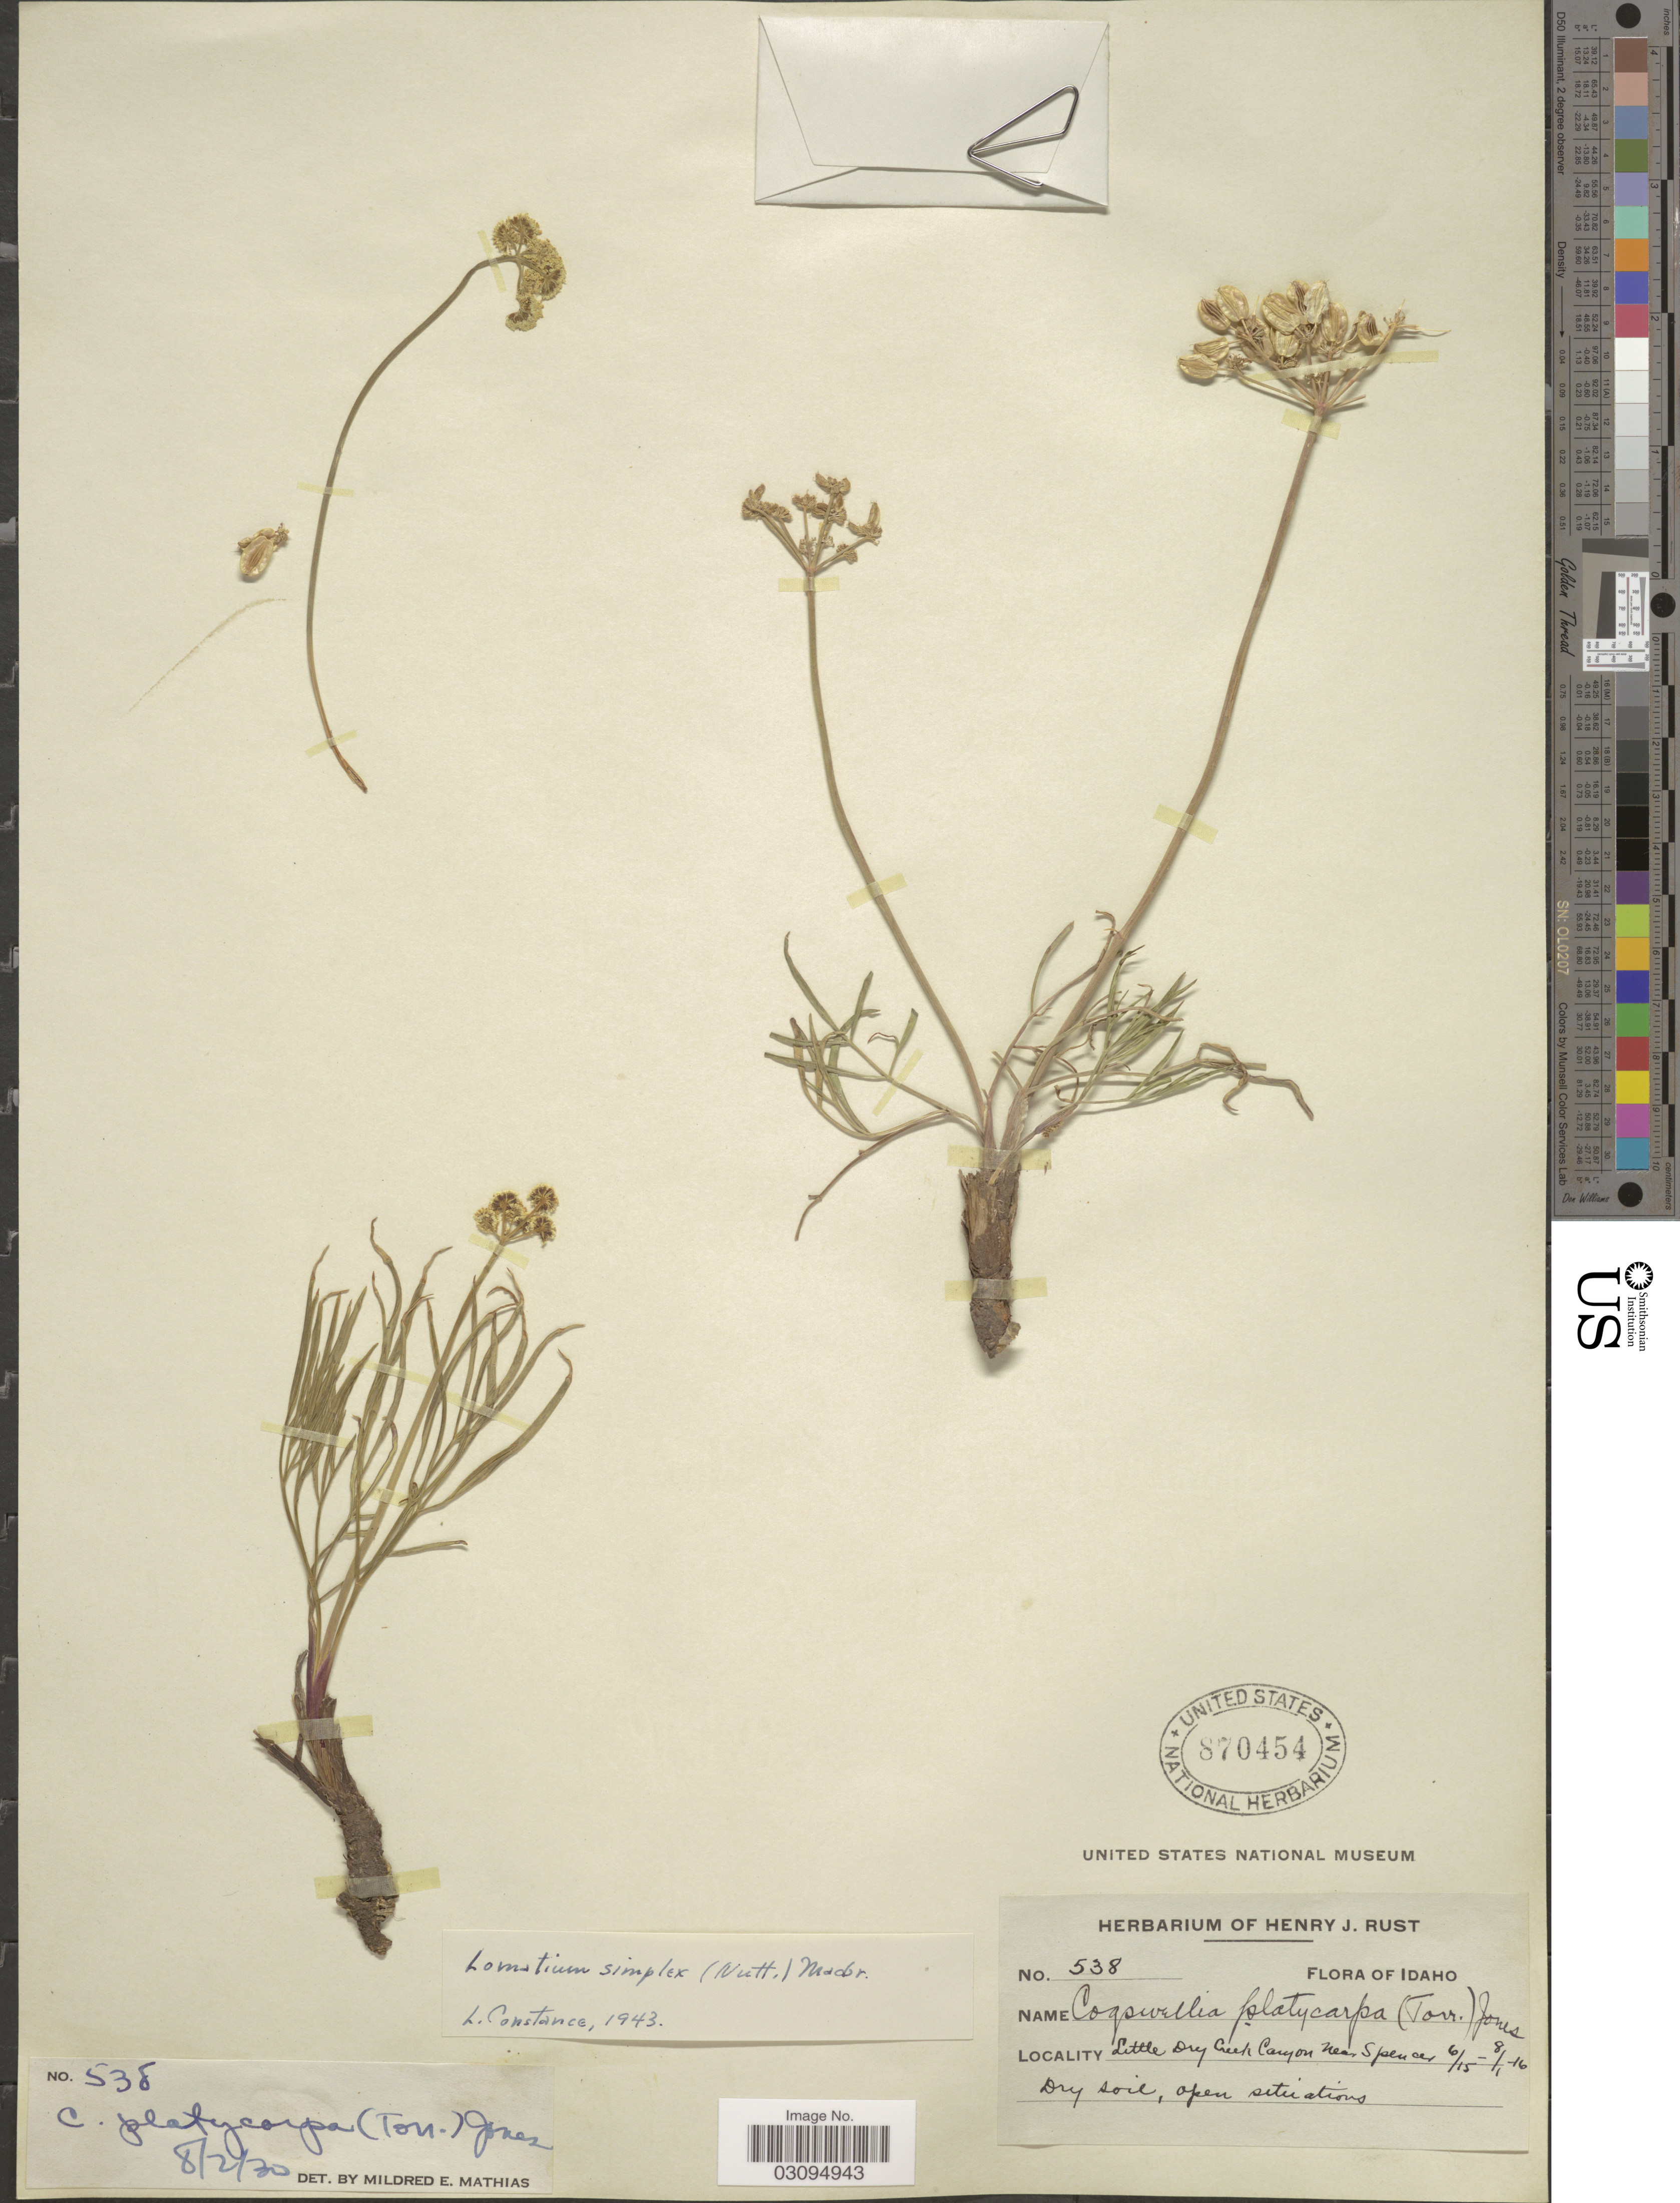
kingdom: Plantae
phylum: Tracheophyta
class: Magnoliopsida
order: Apiales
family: Apiaceae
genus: Lomatium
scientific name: Lomatium platycarpum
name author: (Torr.) J.M. Coult. & Rose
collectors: H. J. Rust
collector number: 538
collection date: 1916-06-15/1916-08-01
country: United States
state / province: Idaho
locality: Little Dry Creek Canyon near Spencer.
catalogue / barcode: US 870454